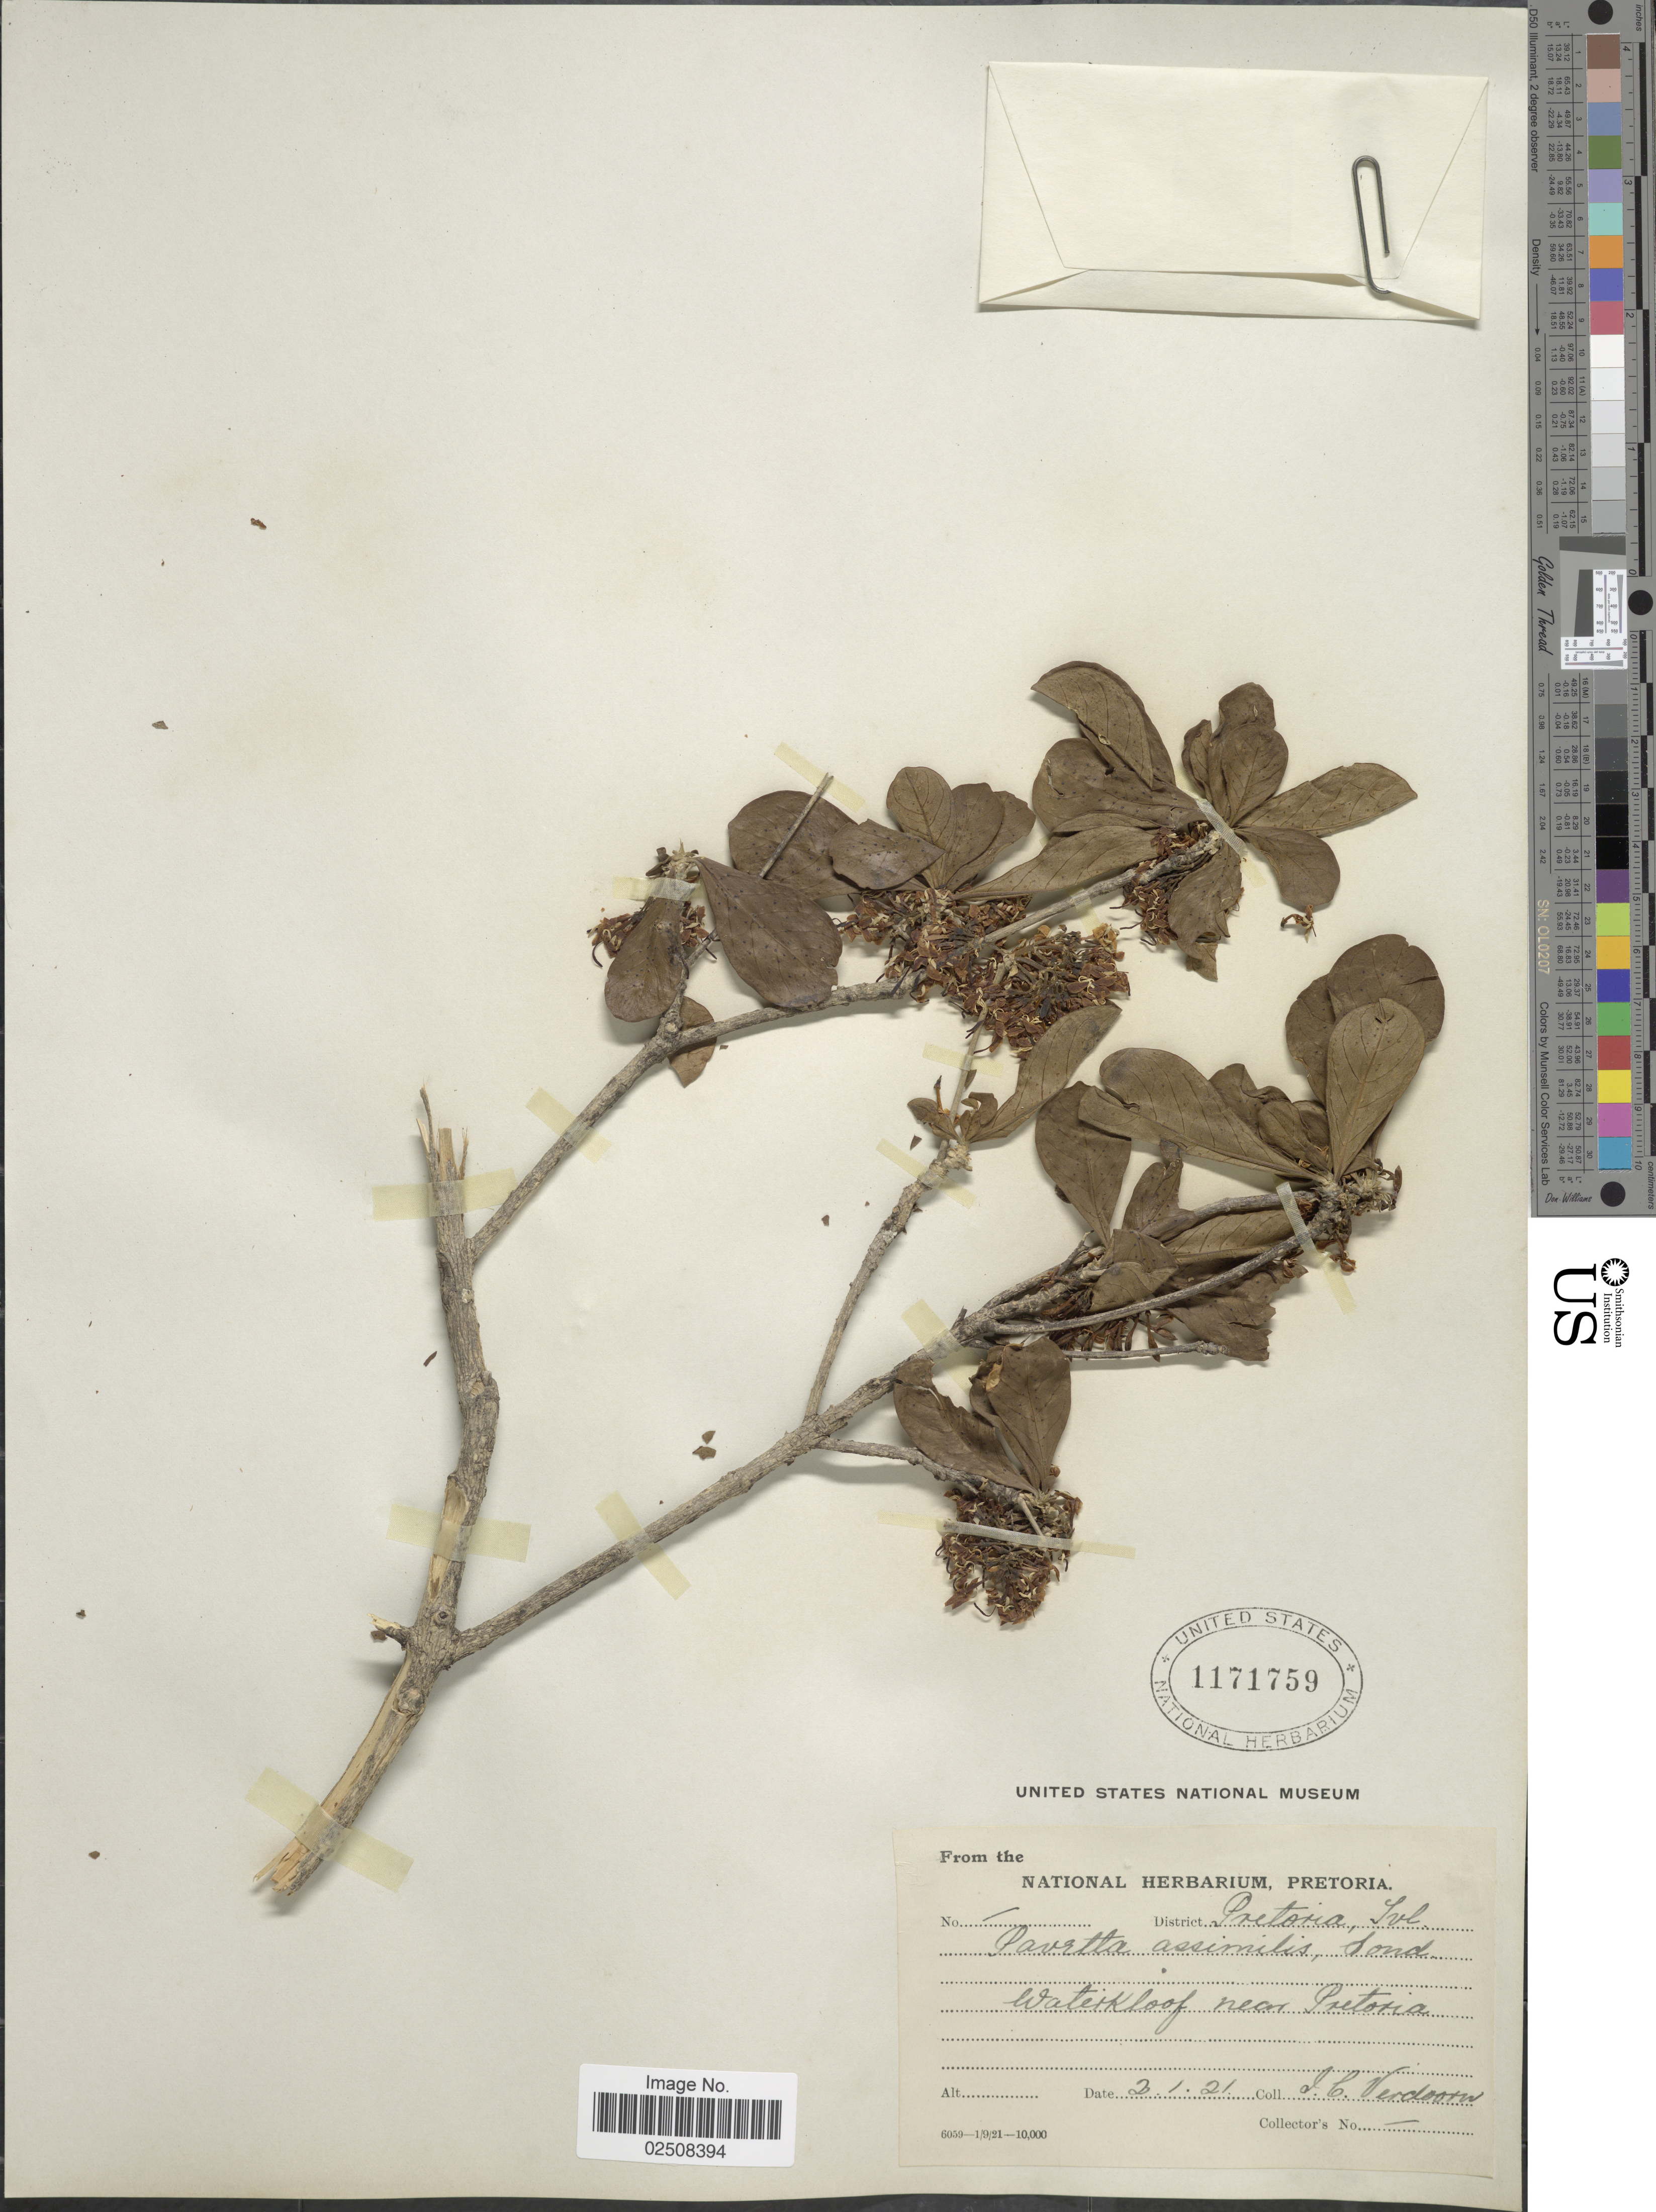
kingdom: Plantae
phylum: Tracheophyta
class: Magnoliopsida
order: Gentianales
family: Rubiaceae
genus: Pavetta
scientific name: Pavetta assimilis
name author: Sond.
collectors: I. Verdoorn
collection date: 1921-01-02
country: South Africa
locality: Waterkloof near Pretoria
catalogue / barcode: US 1171759